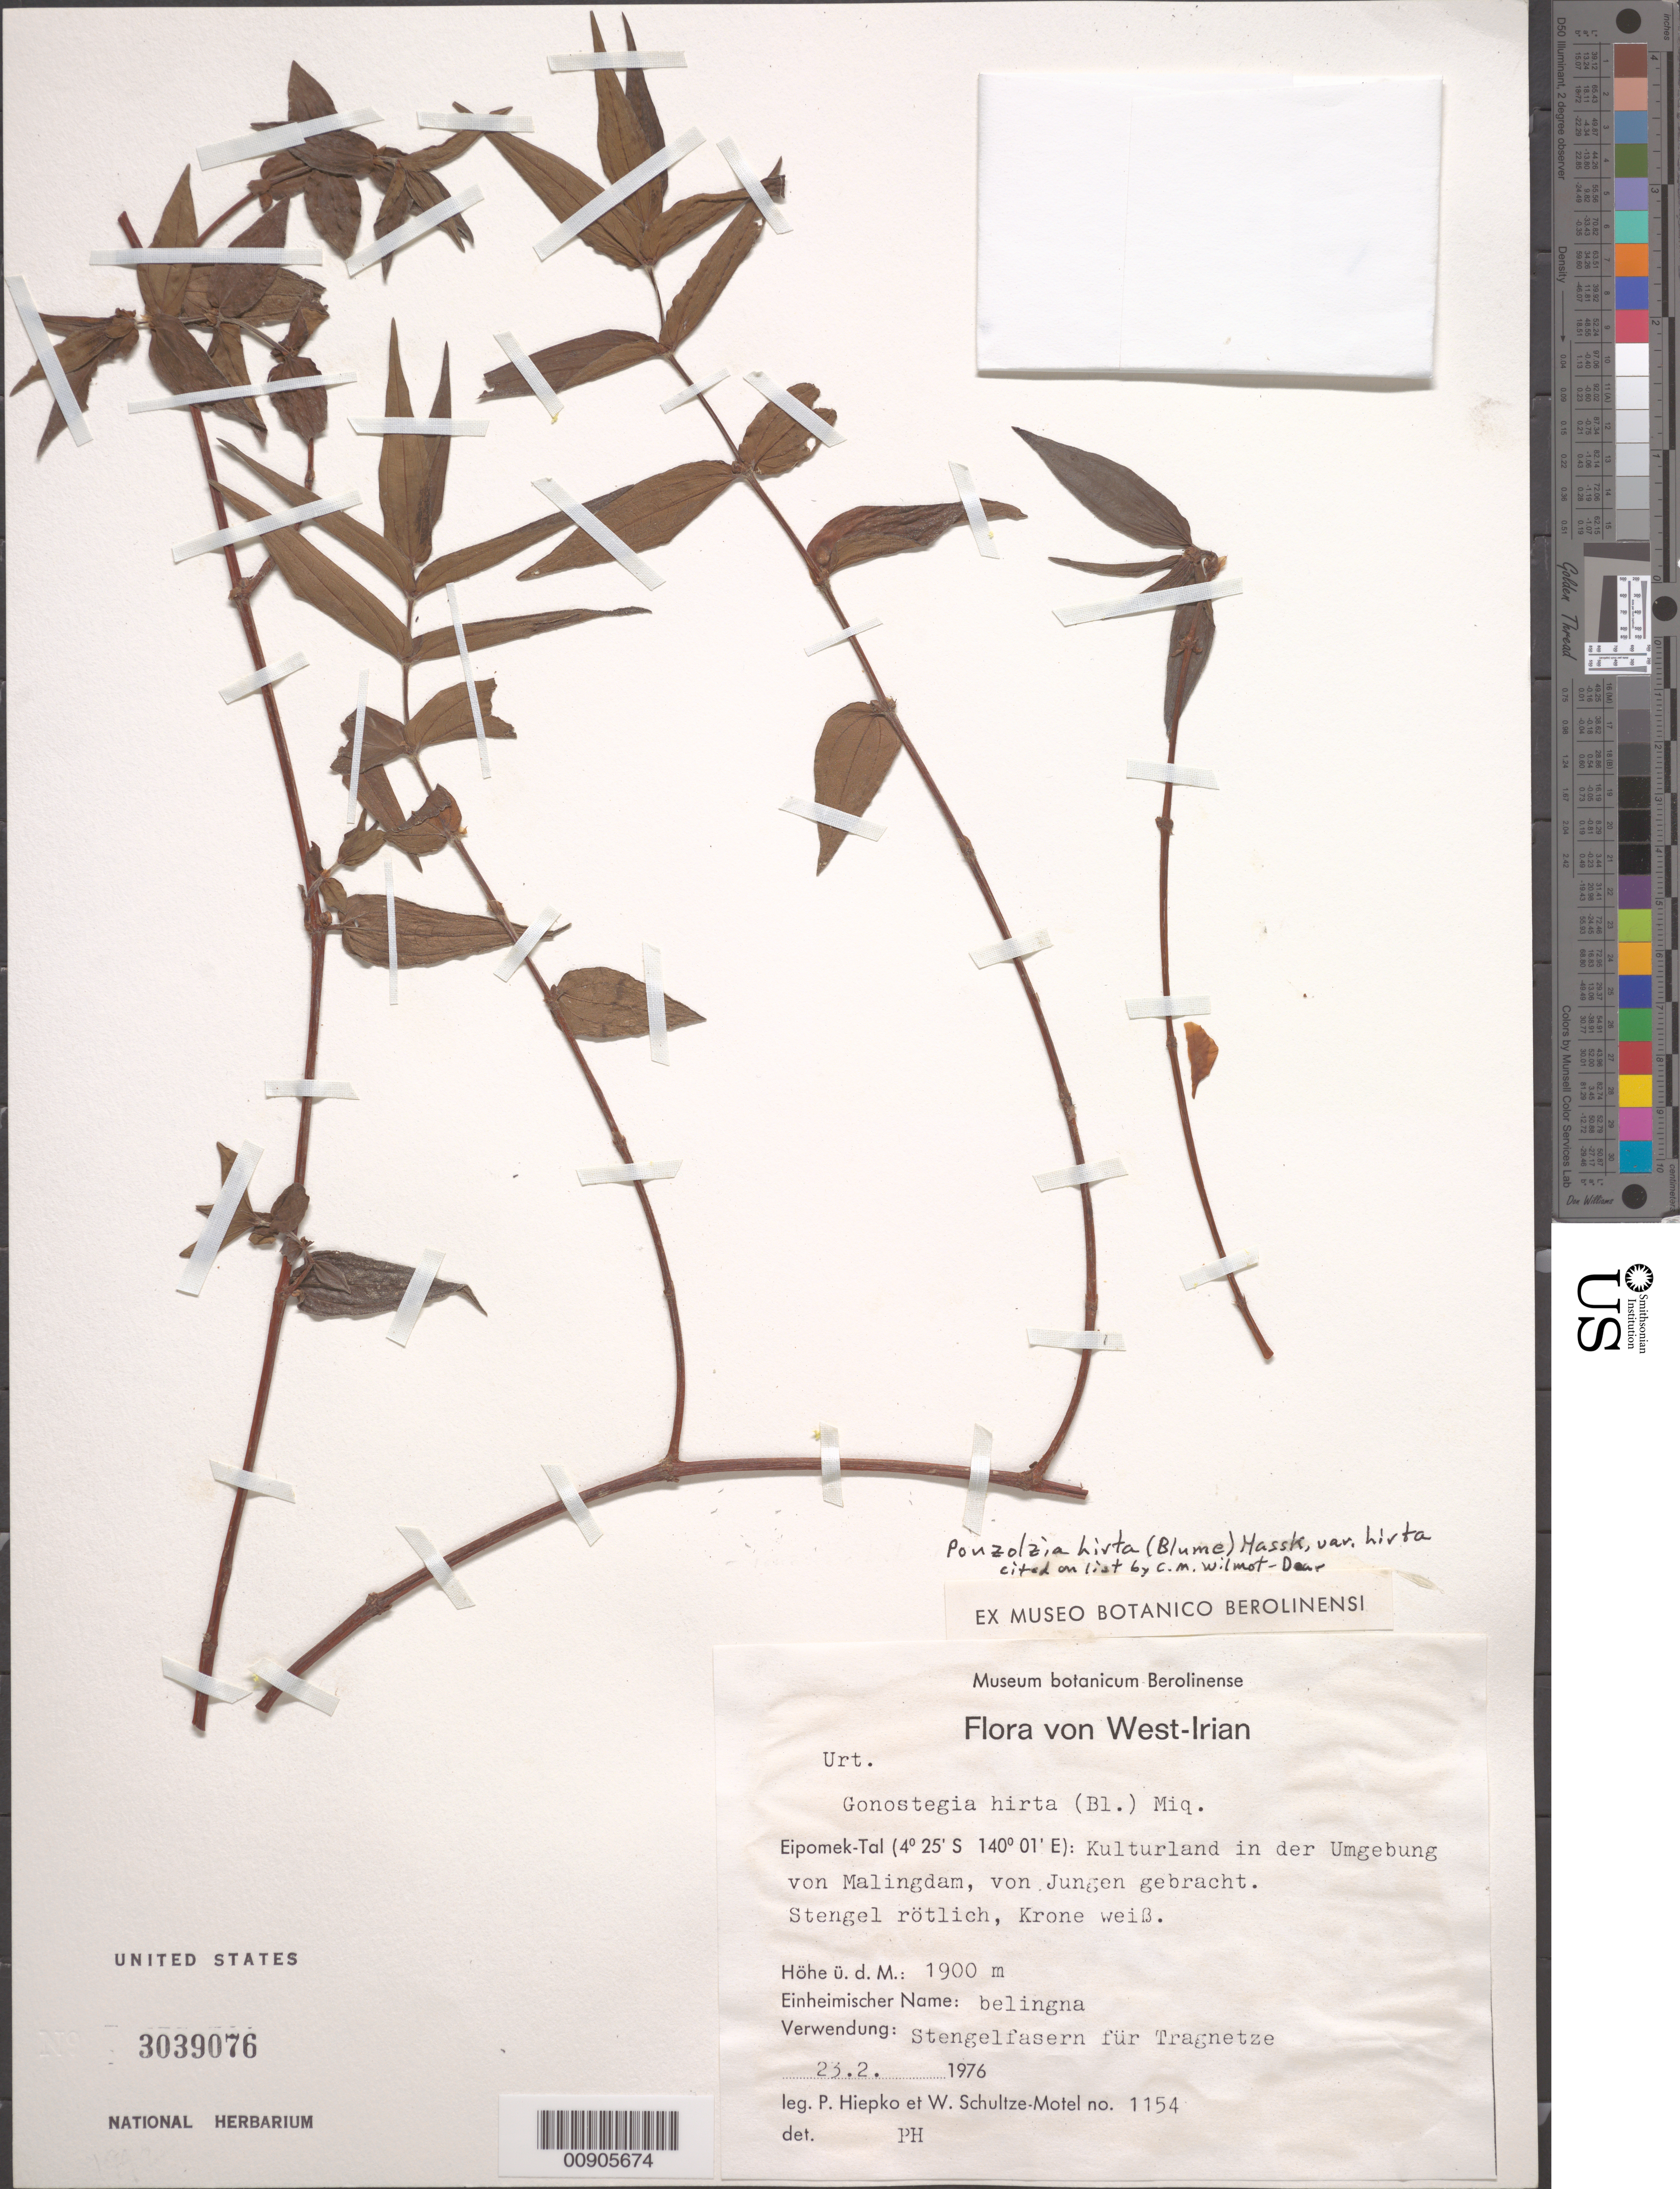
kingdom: Plantae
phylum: Tracheophyta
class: Magnoliopsida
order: Rosales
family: Urticaceae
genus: Gonostegia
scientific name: Gonostegia triandra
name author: (Blume) Miq.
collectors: P. H. Hiepko & W. Schultze-Motel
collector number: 1154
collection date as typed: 23 Feb 1976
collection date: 1976-02-23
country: Indonesia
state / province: Papua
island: New Guinea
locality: Irian Jaya.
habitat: Kulturland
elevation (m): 1900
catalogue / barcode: US 3039076